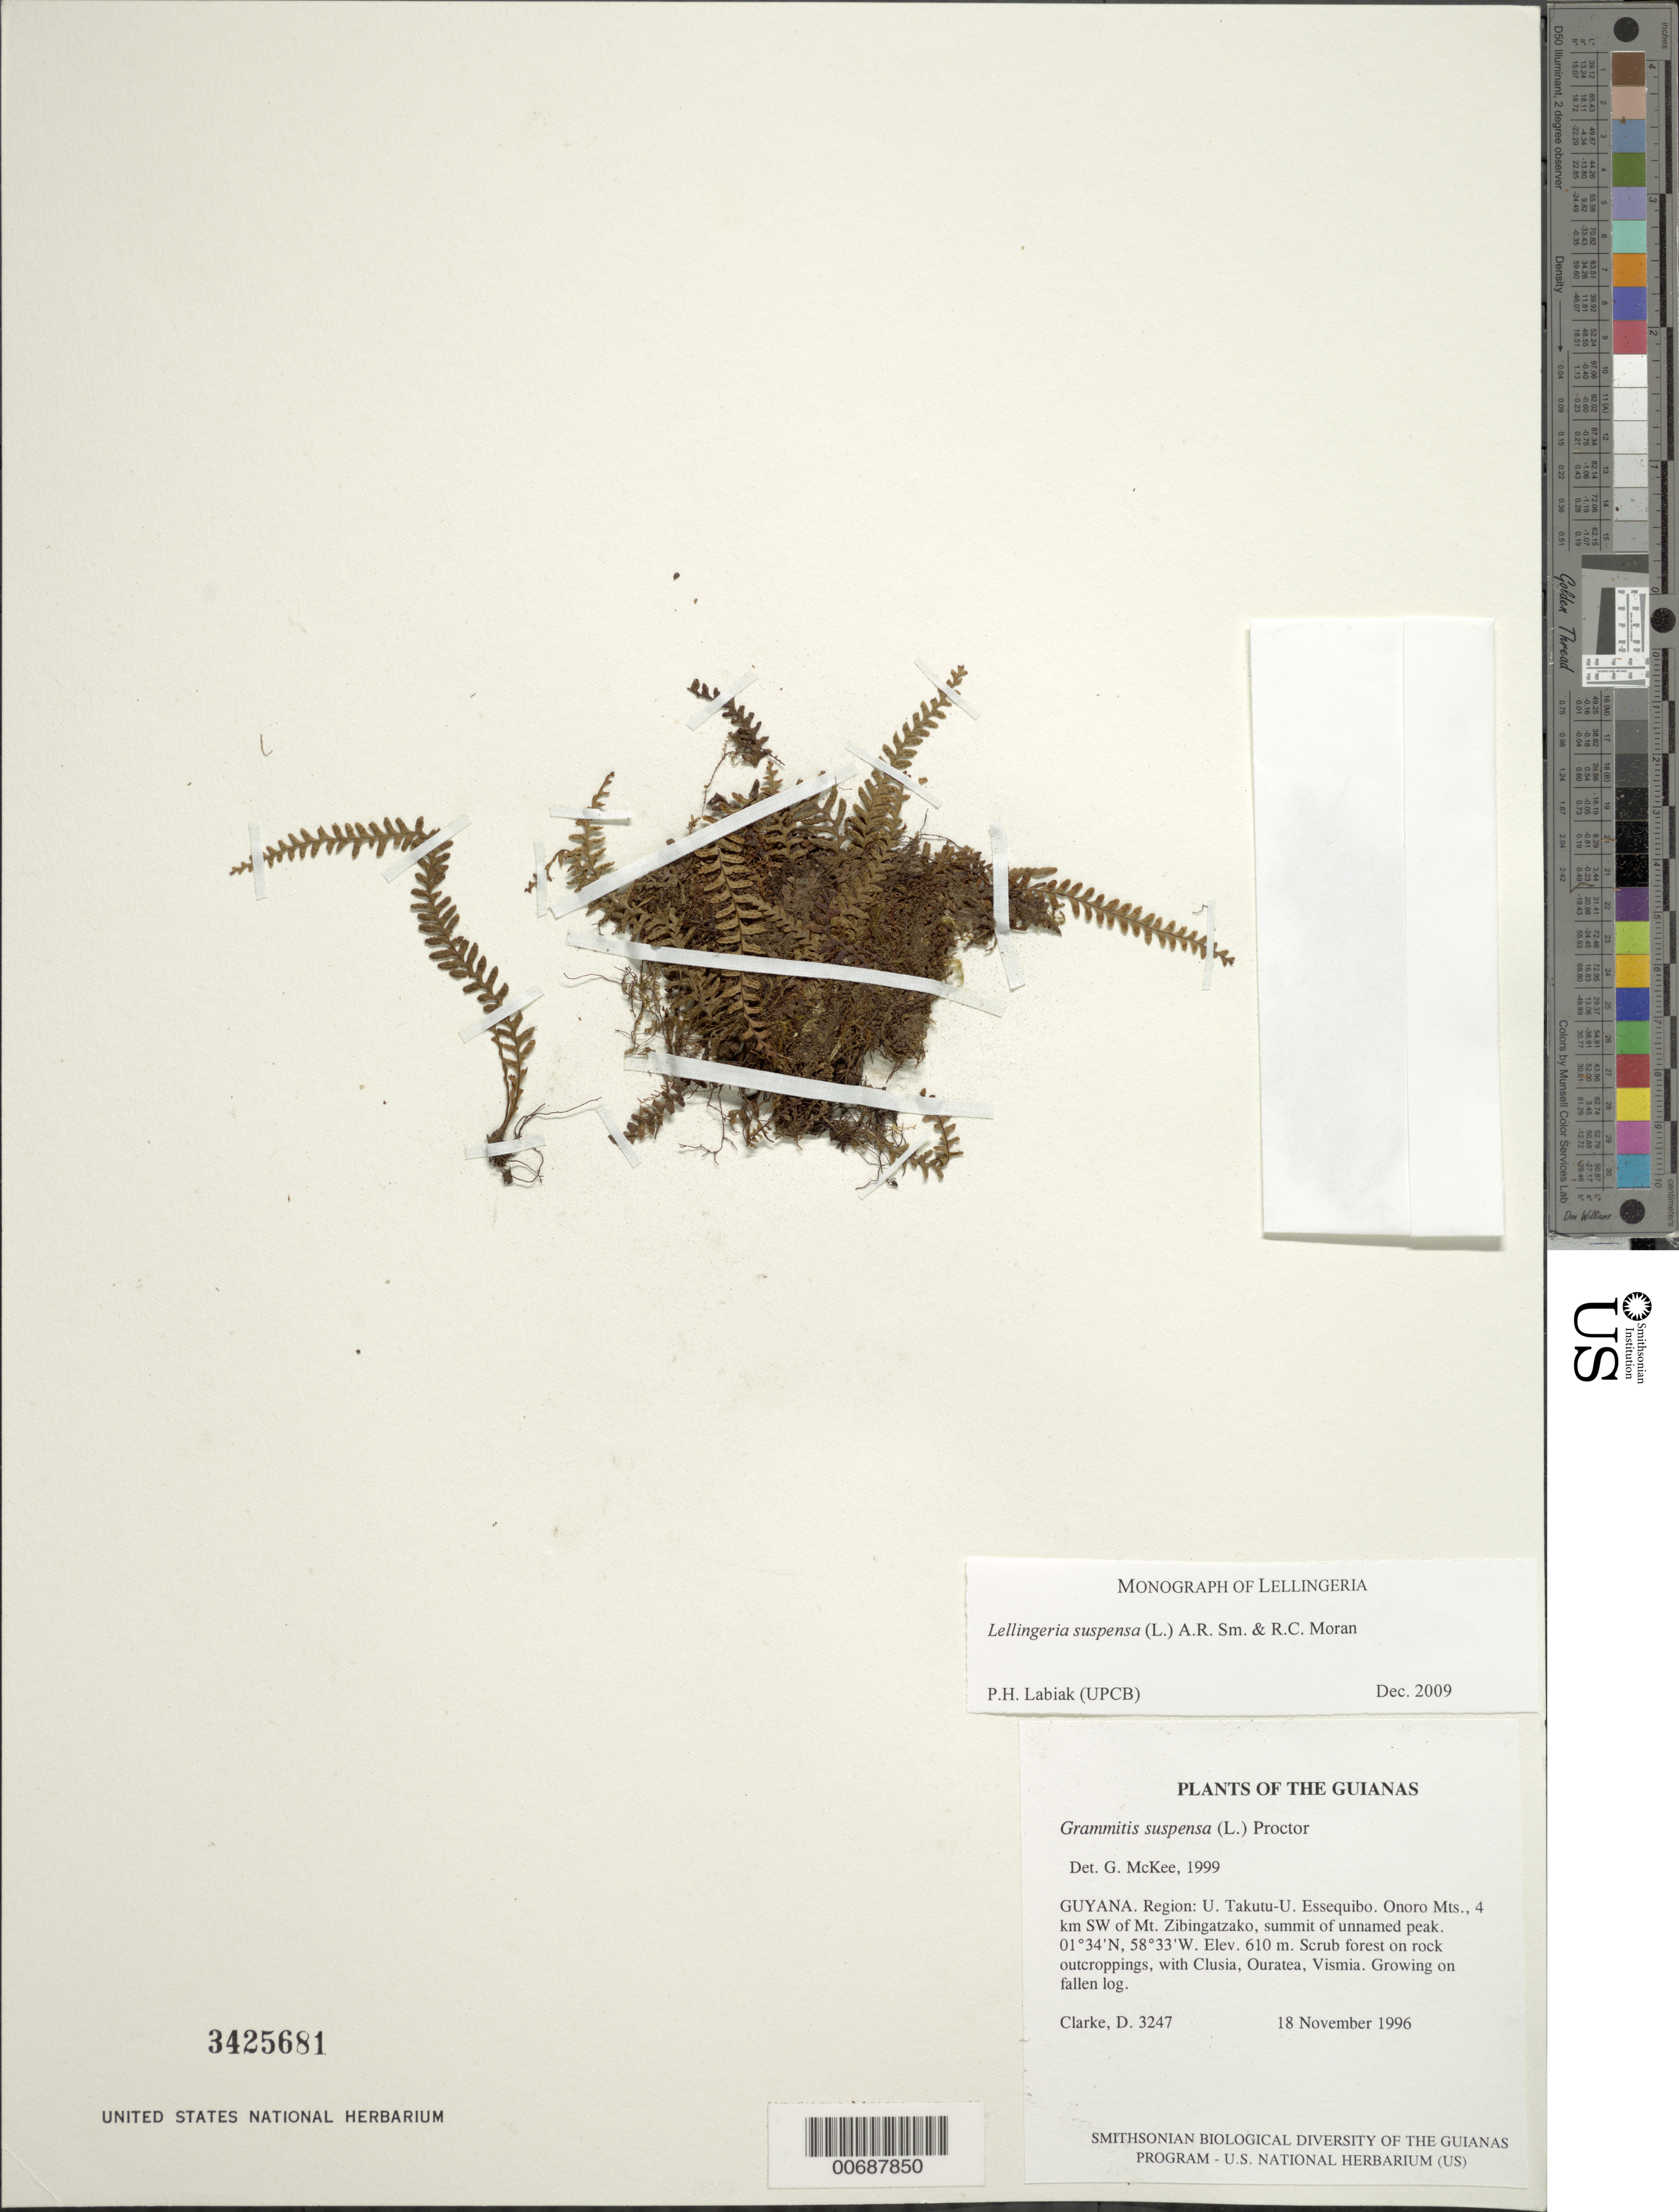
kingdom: Plantae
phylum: Tracheophyta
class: Polypodiopsida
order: Polypodiales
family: Polypodiaceae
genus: Lellingeria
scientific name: Lellingeria suspensa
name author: (L.) A.R. Sm. & R.C. Moran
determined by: Labiak, P. H.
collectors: H. D. Clarke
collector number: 3247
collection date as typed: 18 November 1996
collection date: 1996-11-18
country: Guyana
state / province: U. Takutu-U. Essequibo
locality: Onoro Mts., 4 km SW of Mt. Zibingatzako, summit of unnamed peak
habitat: Scrub forest on rock outcroppings, with Clusia, Ouratea, Vismia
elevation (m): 610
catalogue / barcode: US 3425681